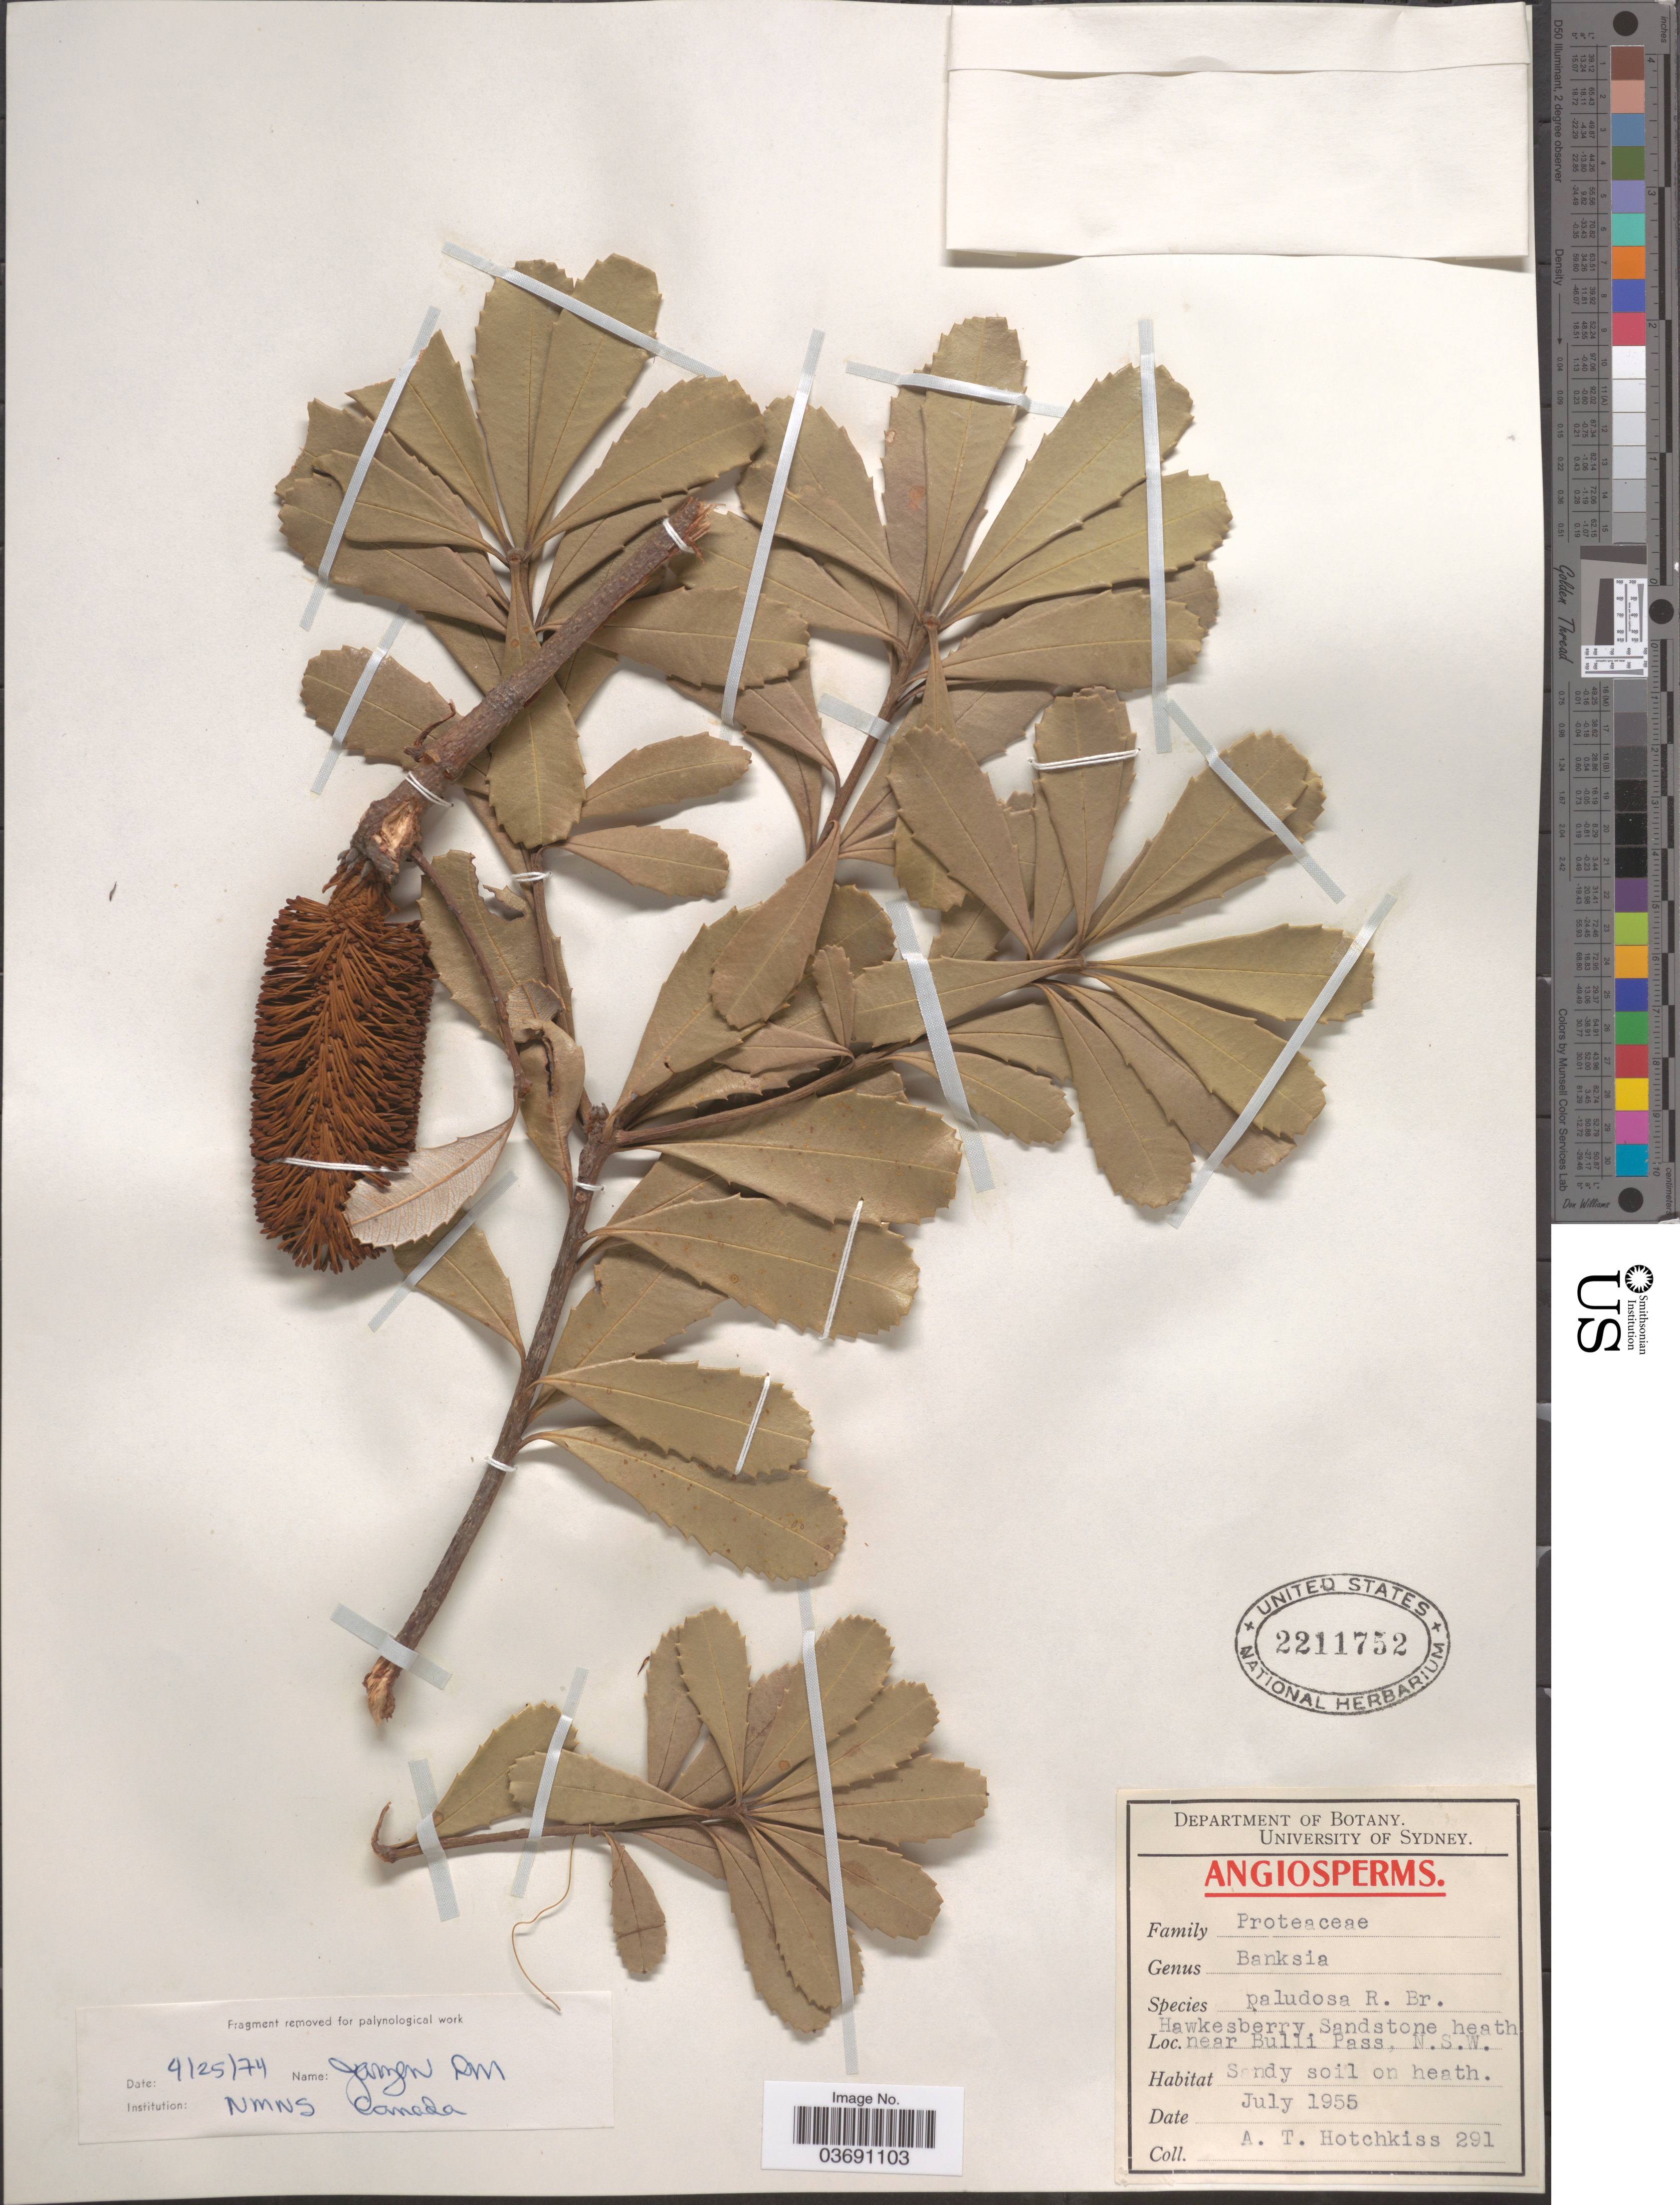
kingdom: Plantae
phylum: Tracheophyta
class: Magnoliopsida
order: Proteales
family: Proteaceae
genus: Banksia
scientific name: Banksia paludosa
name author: R. Br.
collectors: A. Hotchkiss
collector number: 291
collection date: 1955-07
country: Australia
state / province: New South Wales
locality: Hawksberry Sandstone heath near Bulli Pass.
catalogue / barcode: US 2211752